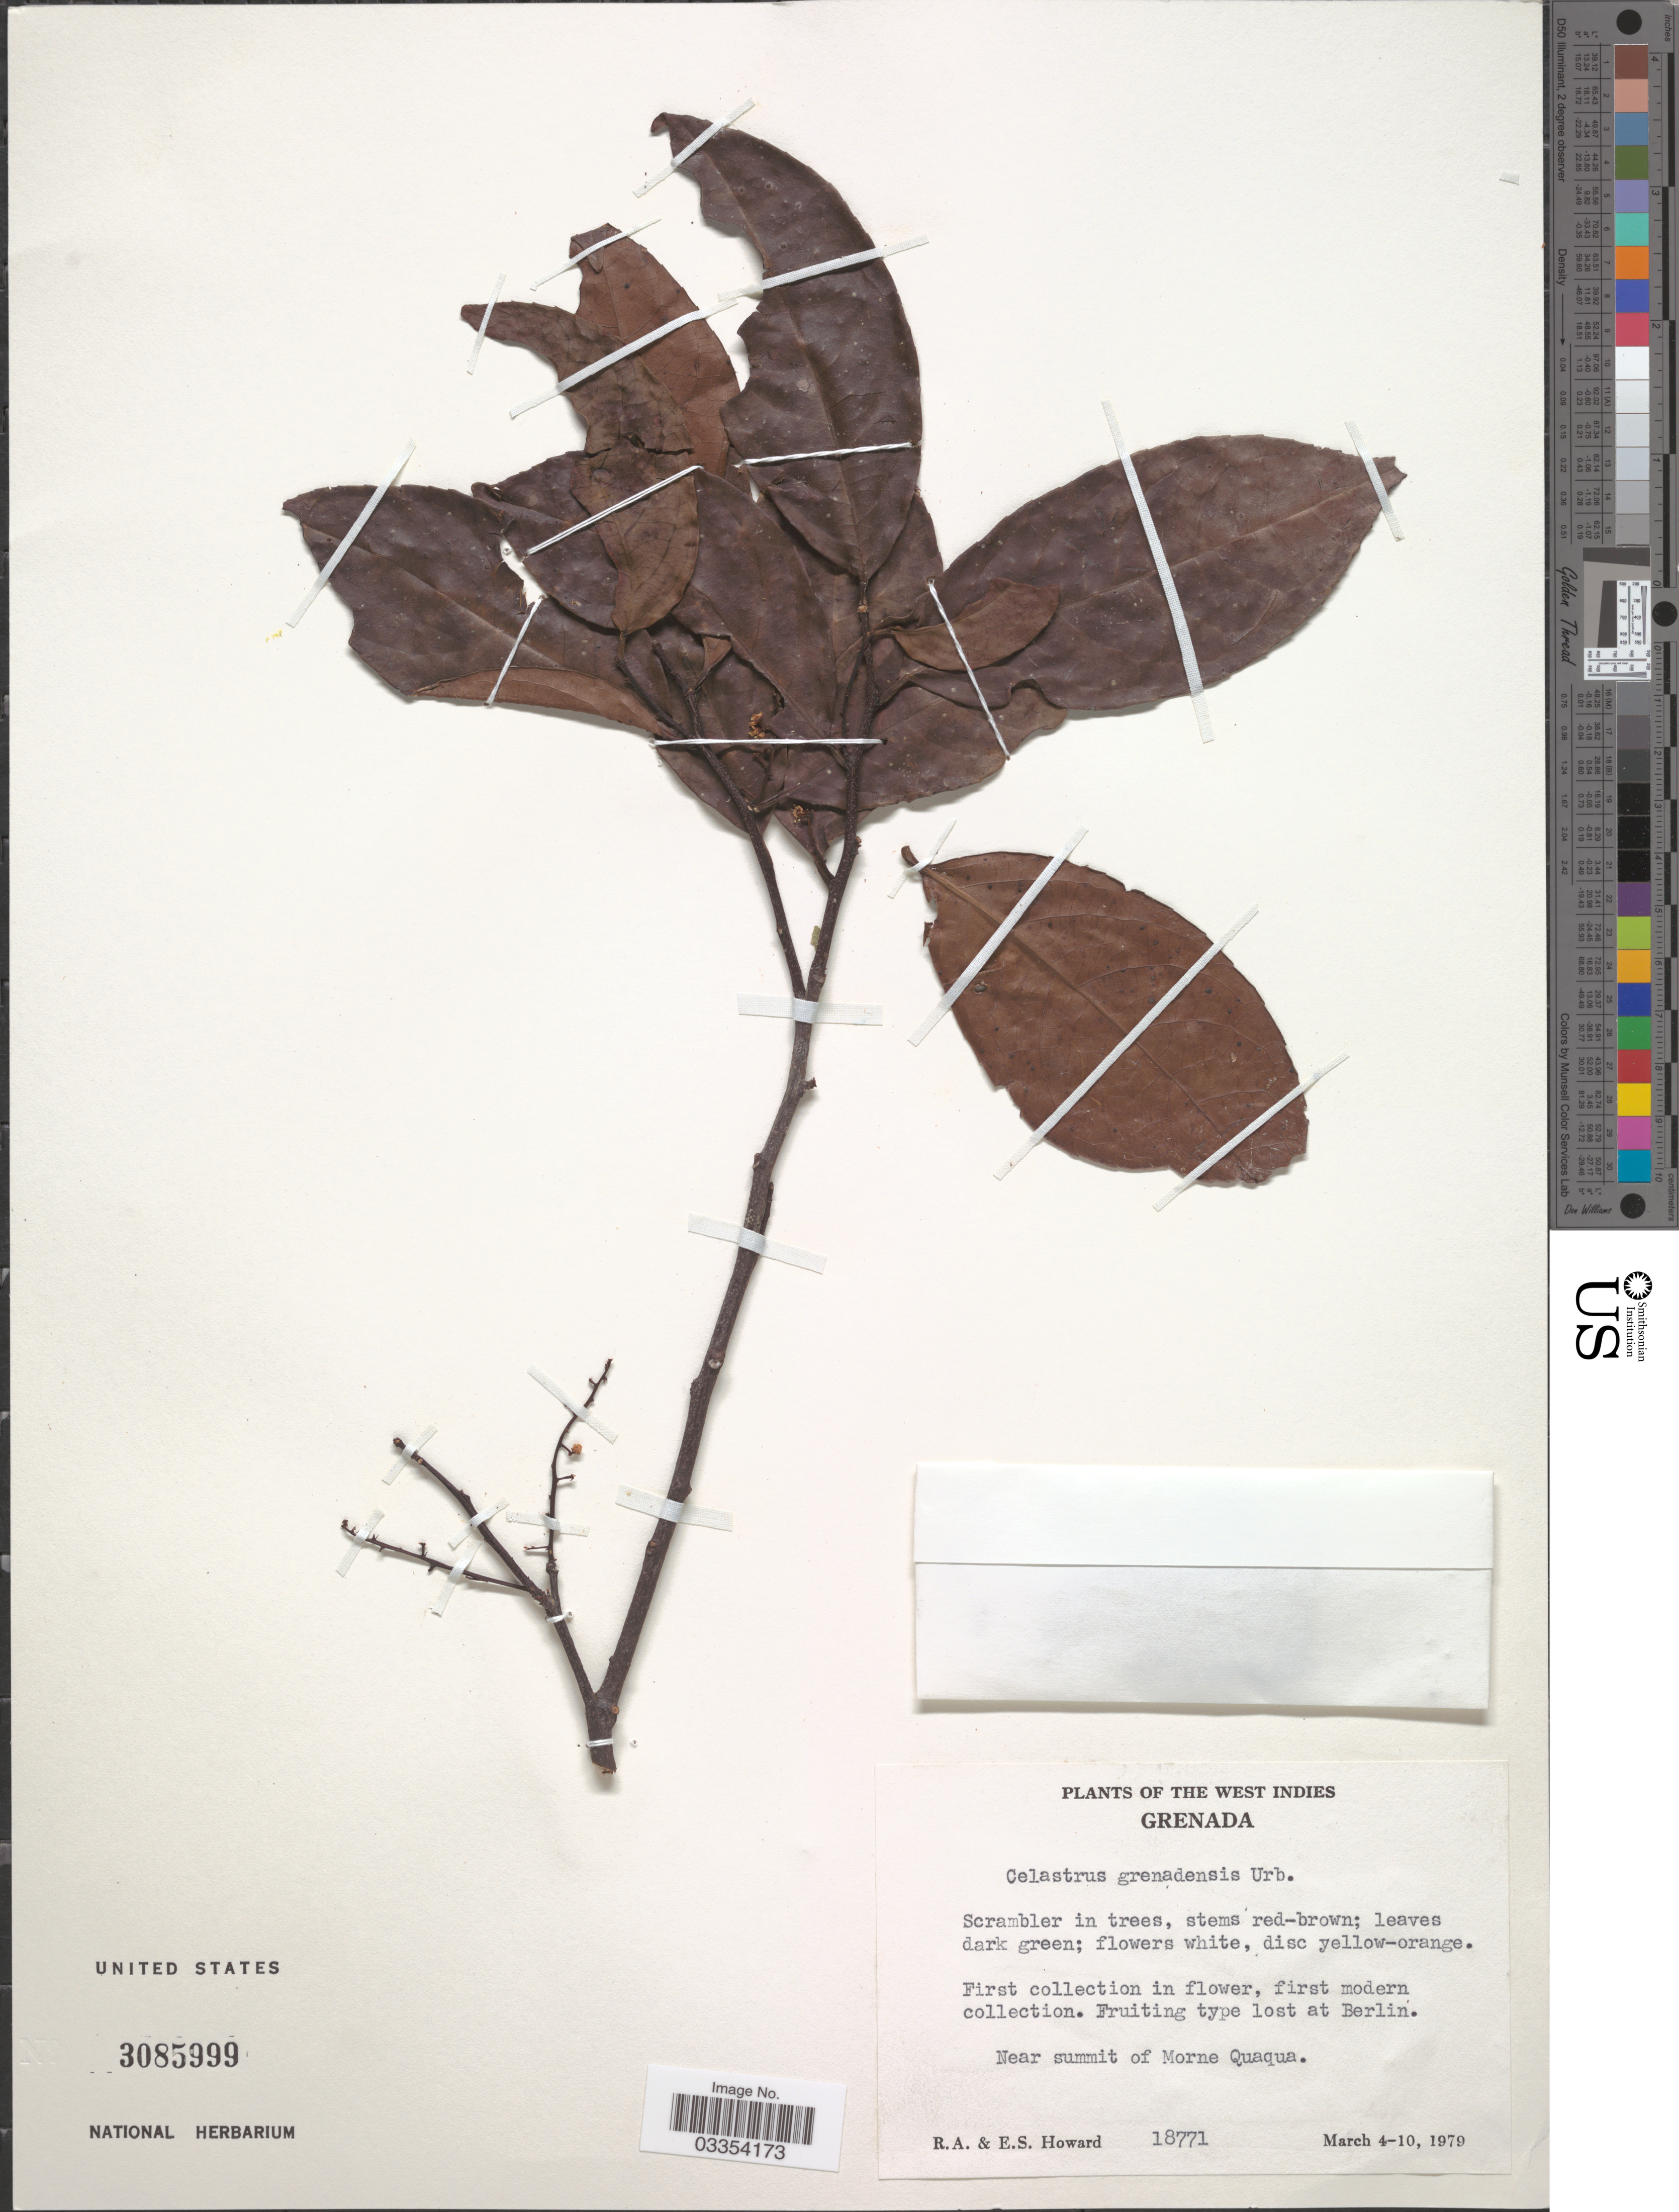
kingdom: Plantae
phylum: Tracheophyta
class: Magnoliopsida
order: Celastrales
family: Celastraceae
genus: Celastrus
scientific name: Celastrus grenadensis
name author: Urb.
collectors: R. A. Howard & E. S. Howard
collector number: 18771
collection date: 1979-03-04/1979-03-10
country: Grenada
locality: The West Indies. Lost at Berlin. [unsure placement] Near summit of Morne Quaqua.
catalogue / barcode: US 3085999